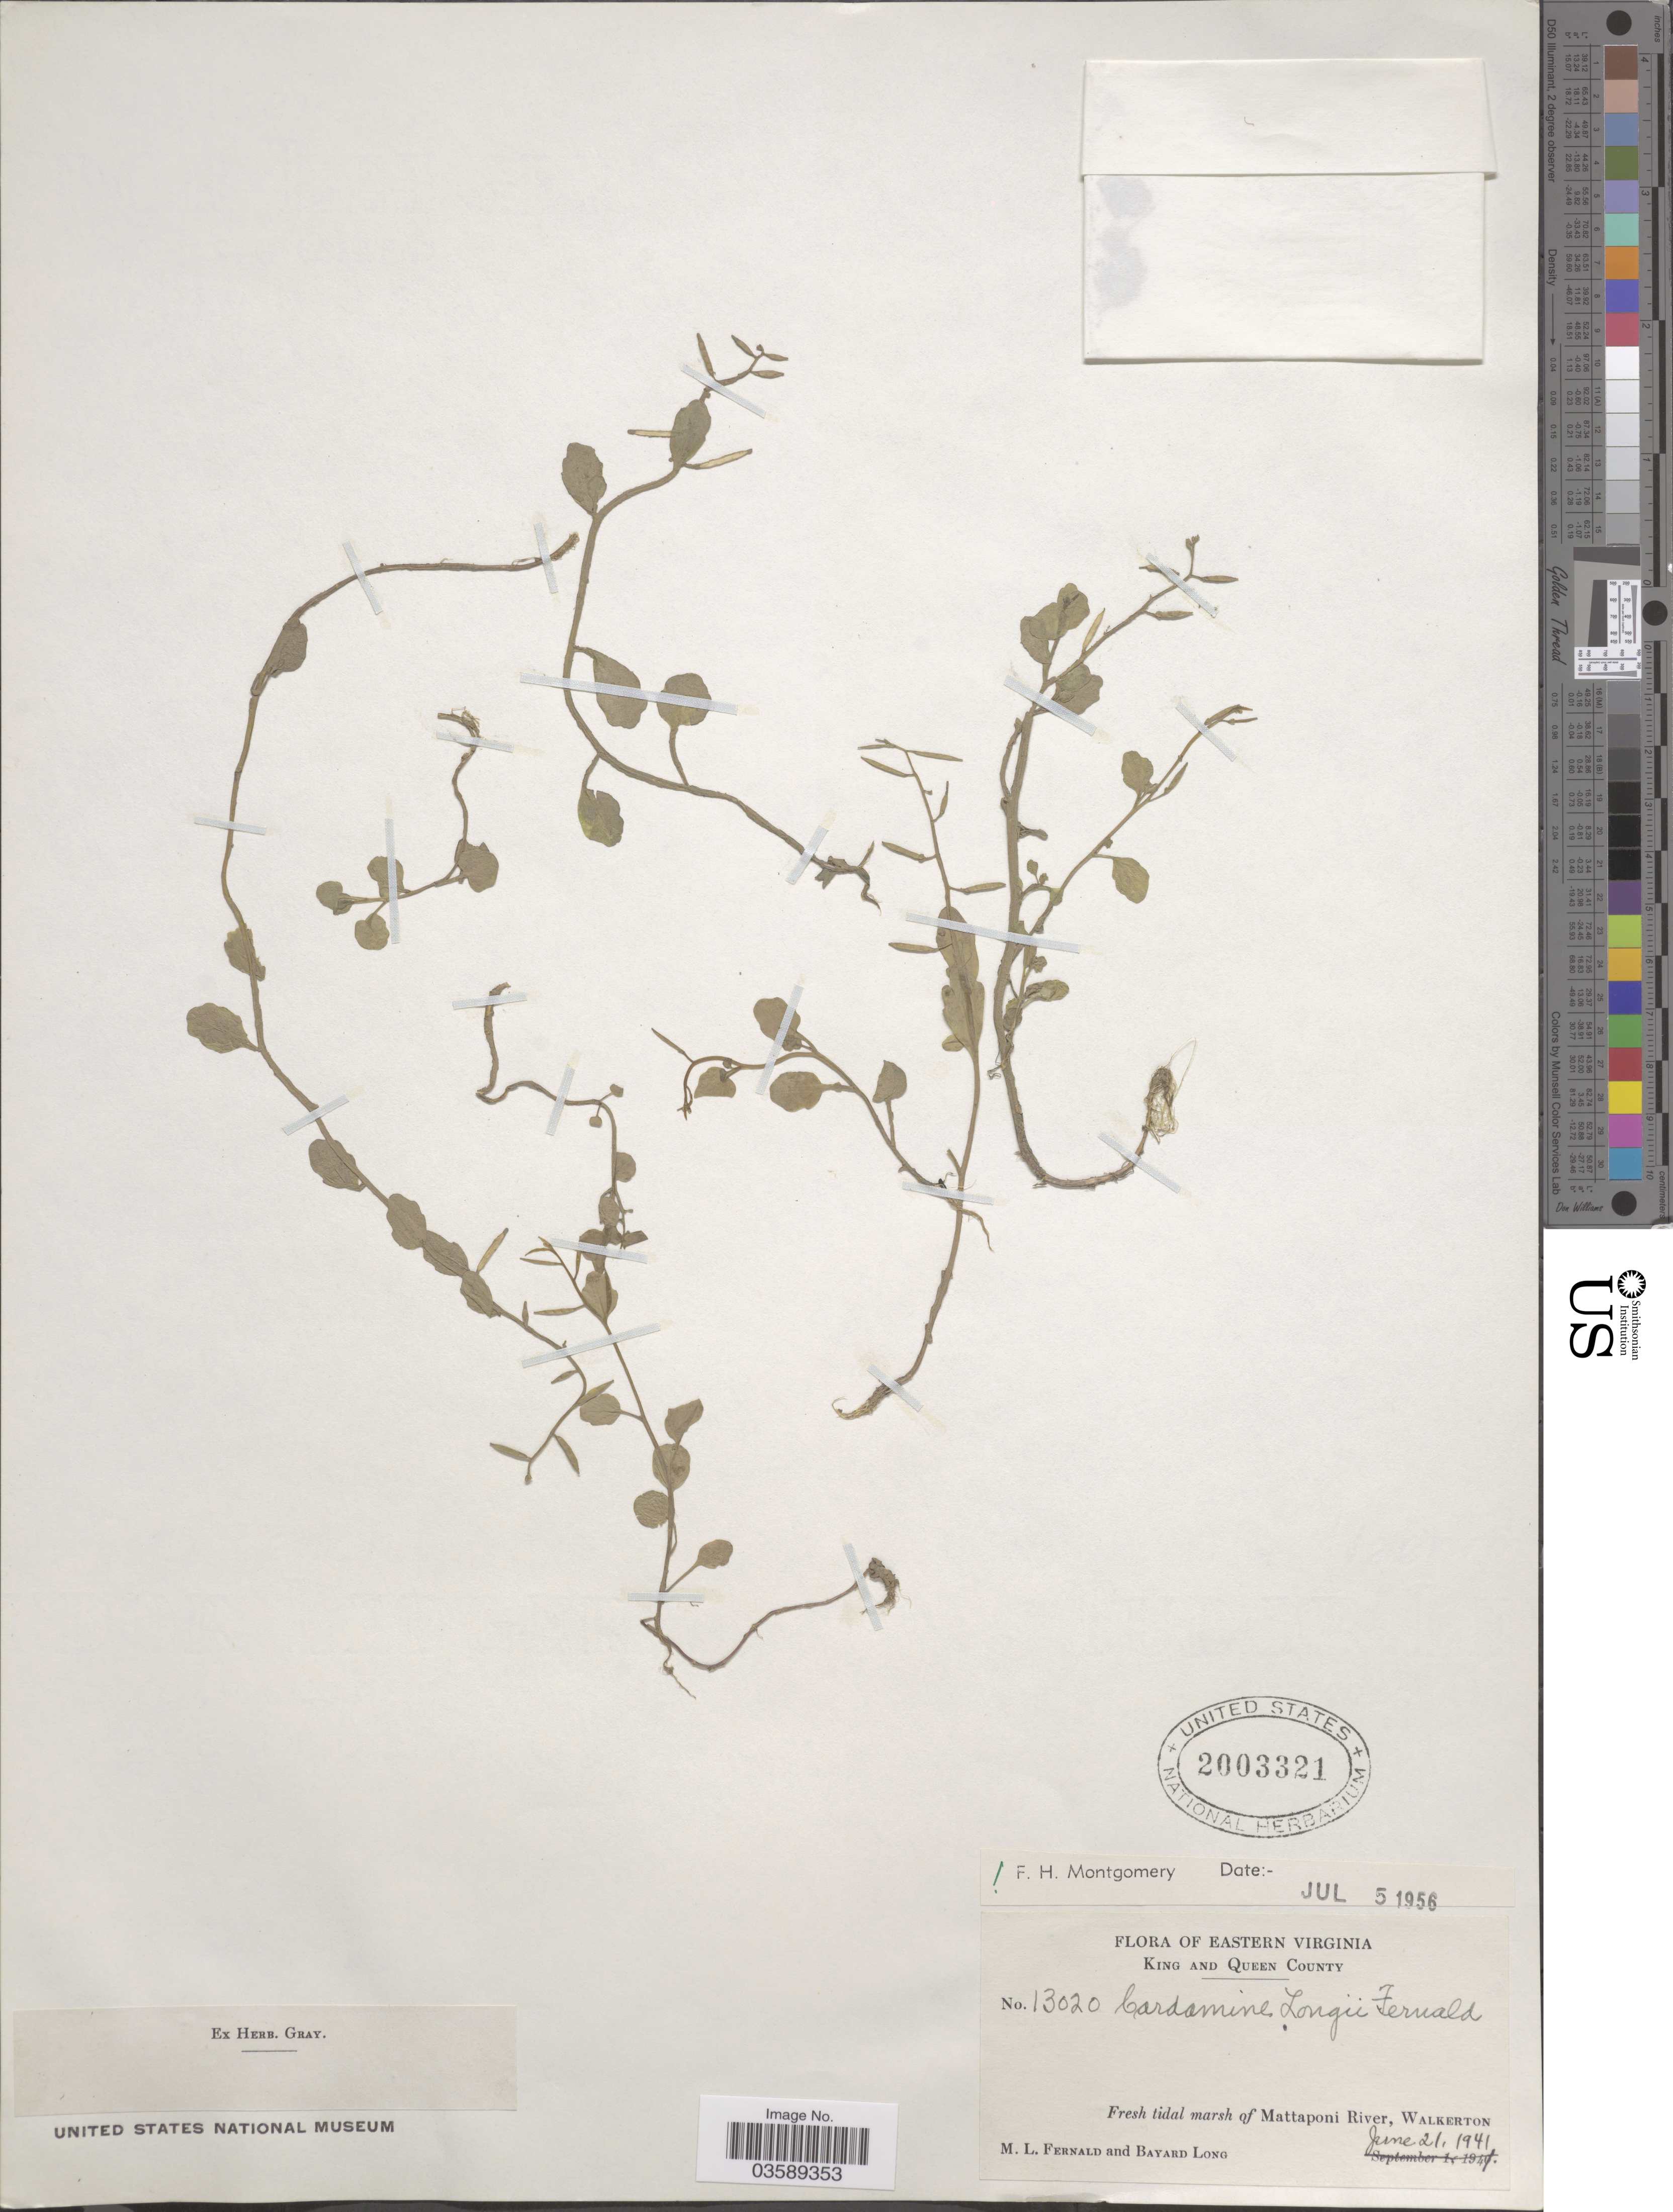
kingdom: Plantae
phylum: Tracheophyta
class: Magnoliopsida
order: Brassicales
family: Brassicaceae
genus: Cardamine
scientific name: Cardamine longii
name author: Fernald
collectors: M. L. Fernald & B. H. Long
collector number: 13020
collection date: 1941-06-21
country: United States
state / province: Virginia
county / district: King and Queen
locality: Eastern Virginia. King and Queen County. Mattaponi River, Walkerton.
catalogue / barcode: US 2003321